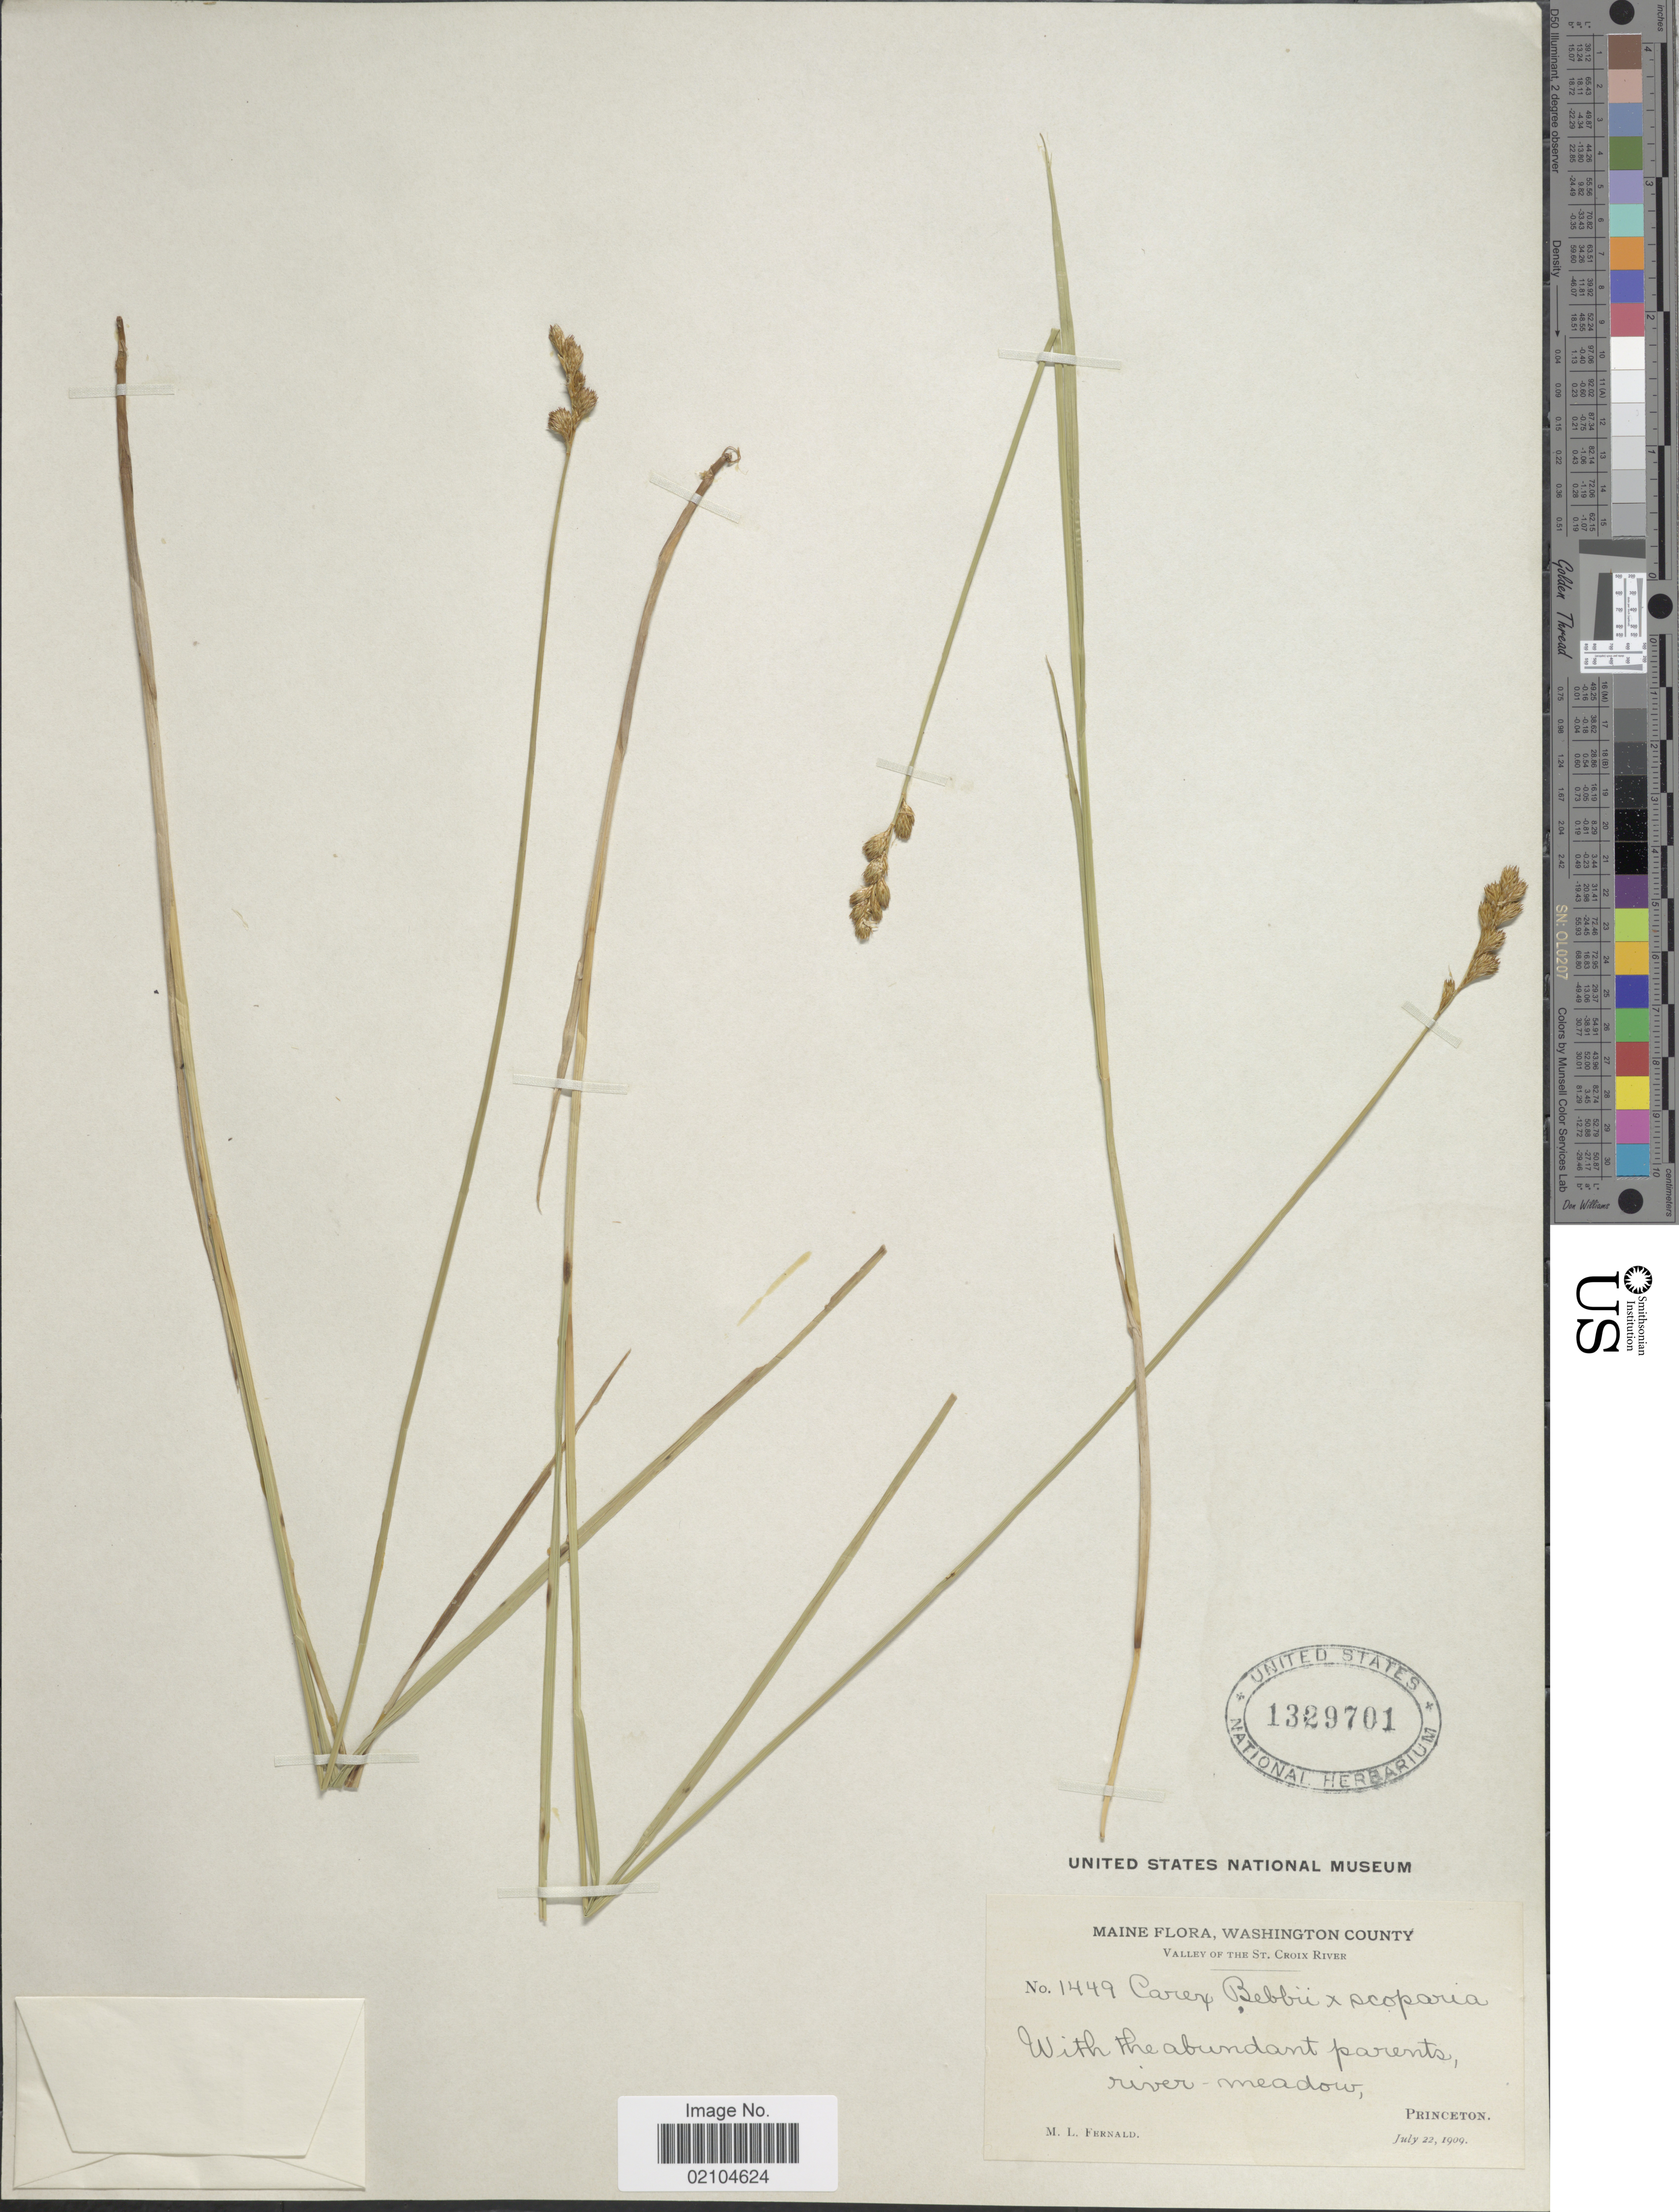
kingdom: Plantae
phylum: Tracheophyta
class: Liliopsida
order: Poales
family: Cyperaceae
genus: Carex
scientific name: Carex bebbii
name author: (L.H. Bailey) Olney ex Fernald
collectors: M. L. Fernald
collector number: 1449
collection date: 1909-07-22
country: United States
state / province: Maine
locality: Maine, Washington County, Princeton, Valley of The St. Croix River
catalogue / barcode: US 1329701